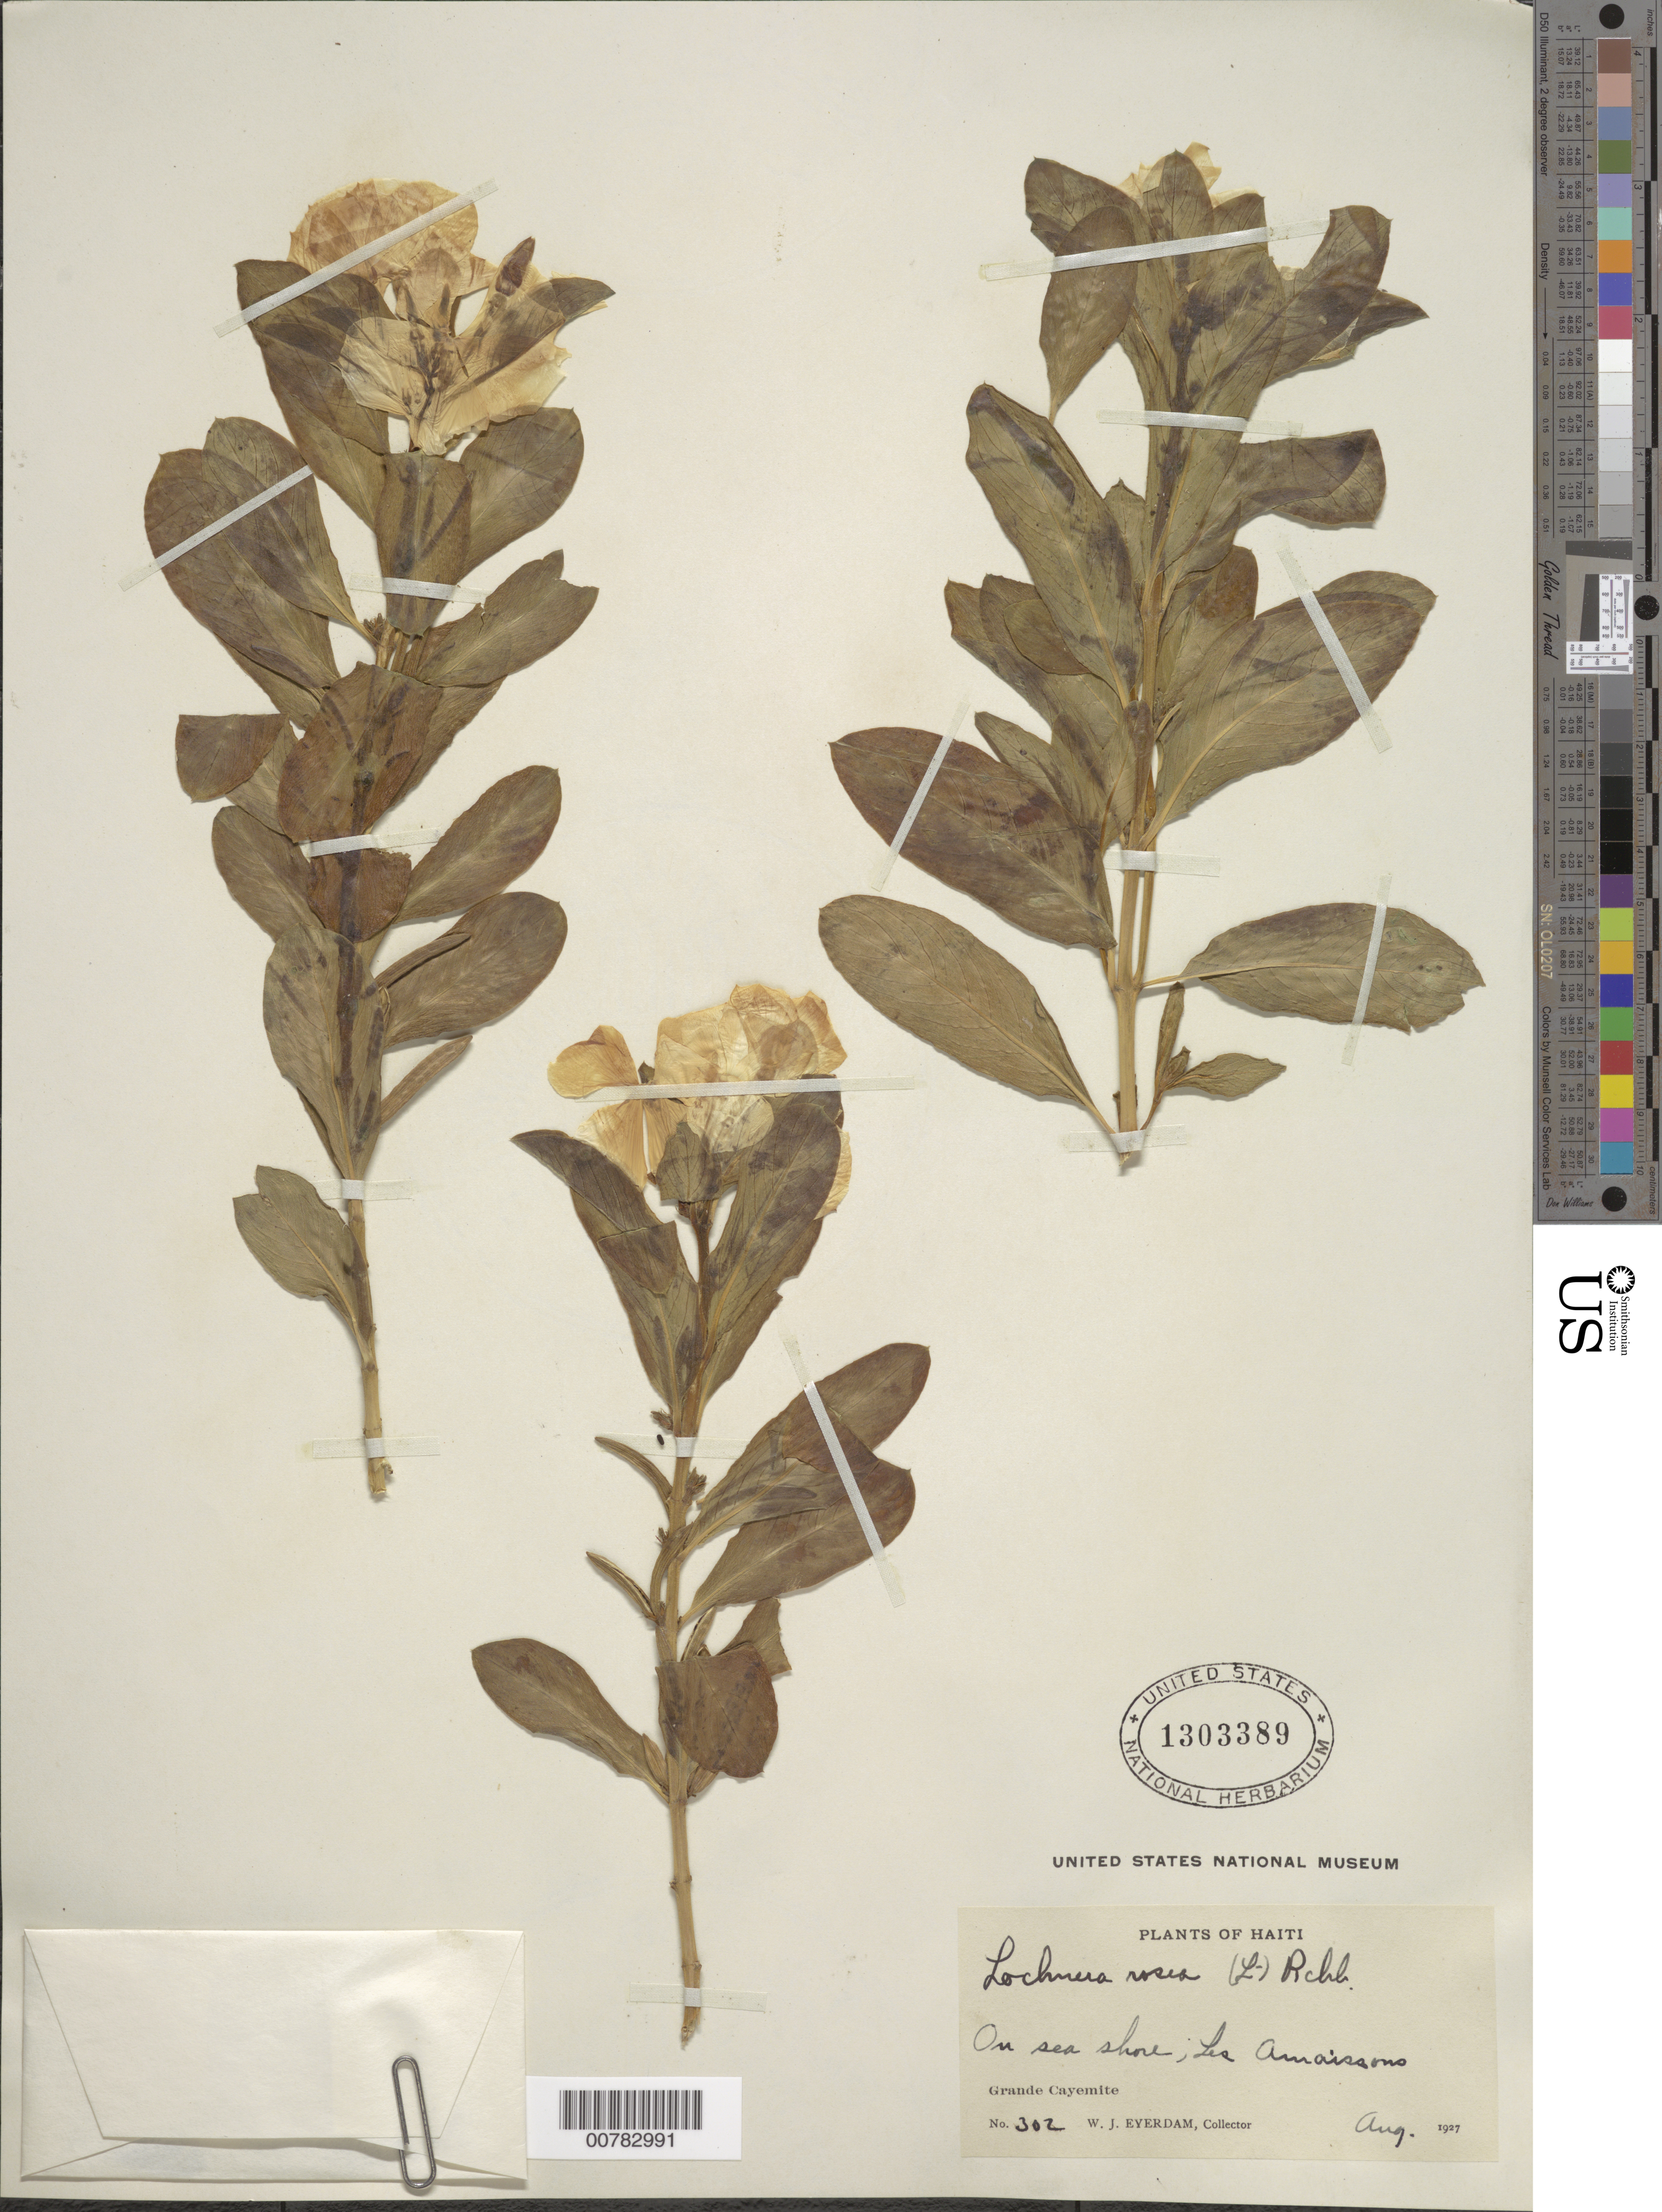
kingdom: Plantae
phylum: Tracheophyta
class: Magnoliopsida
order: Gentianales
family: Apocynaceae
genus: Catharanthus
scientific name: Catharanthus roseus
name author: (L.) G. Don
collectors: W. J. Eyerdam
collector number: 302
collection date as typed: Aug 1927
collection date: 1927-08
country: Haiti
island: Hispaniola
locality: Grande Cayemite, Les Arnaissons.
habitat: On sea shore.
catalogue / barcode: US 1303389